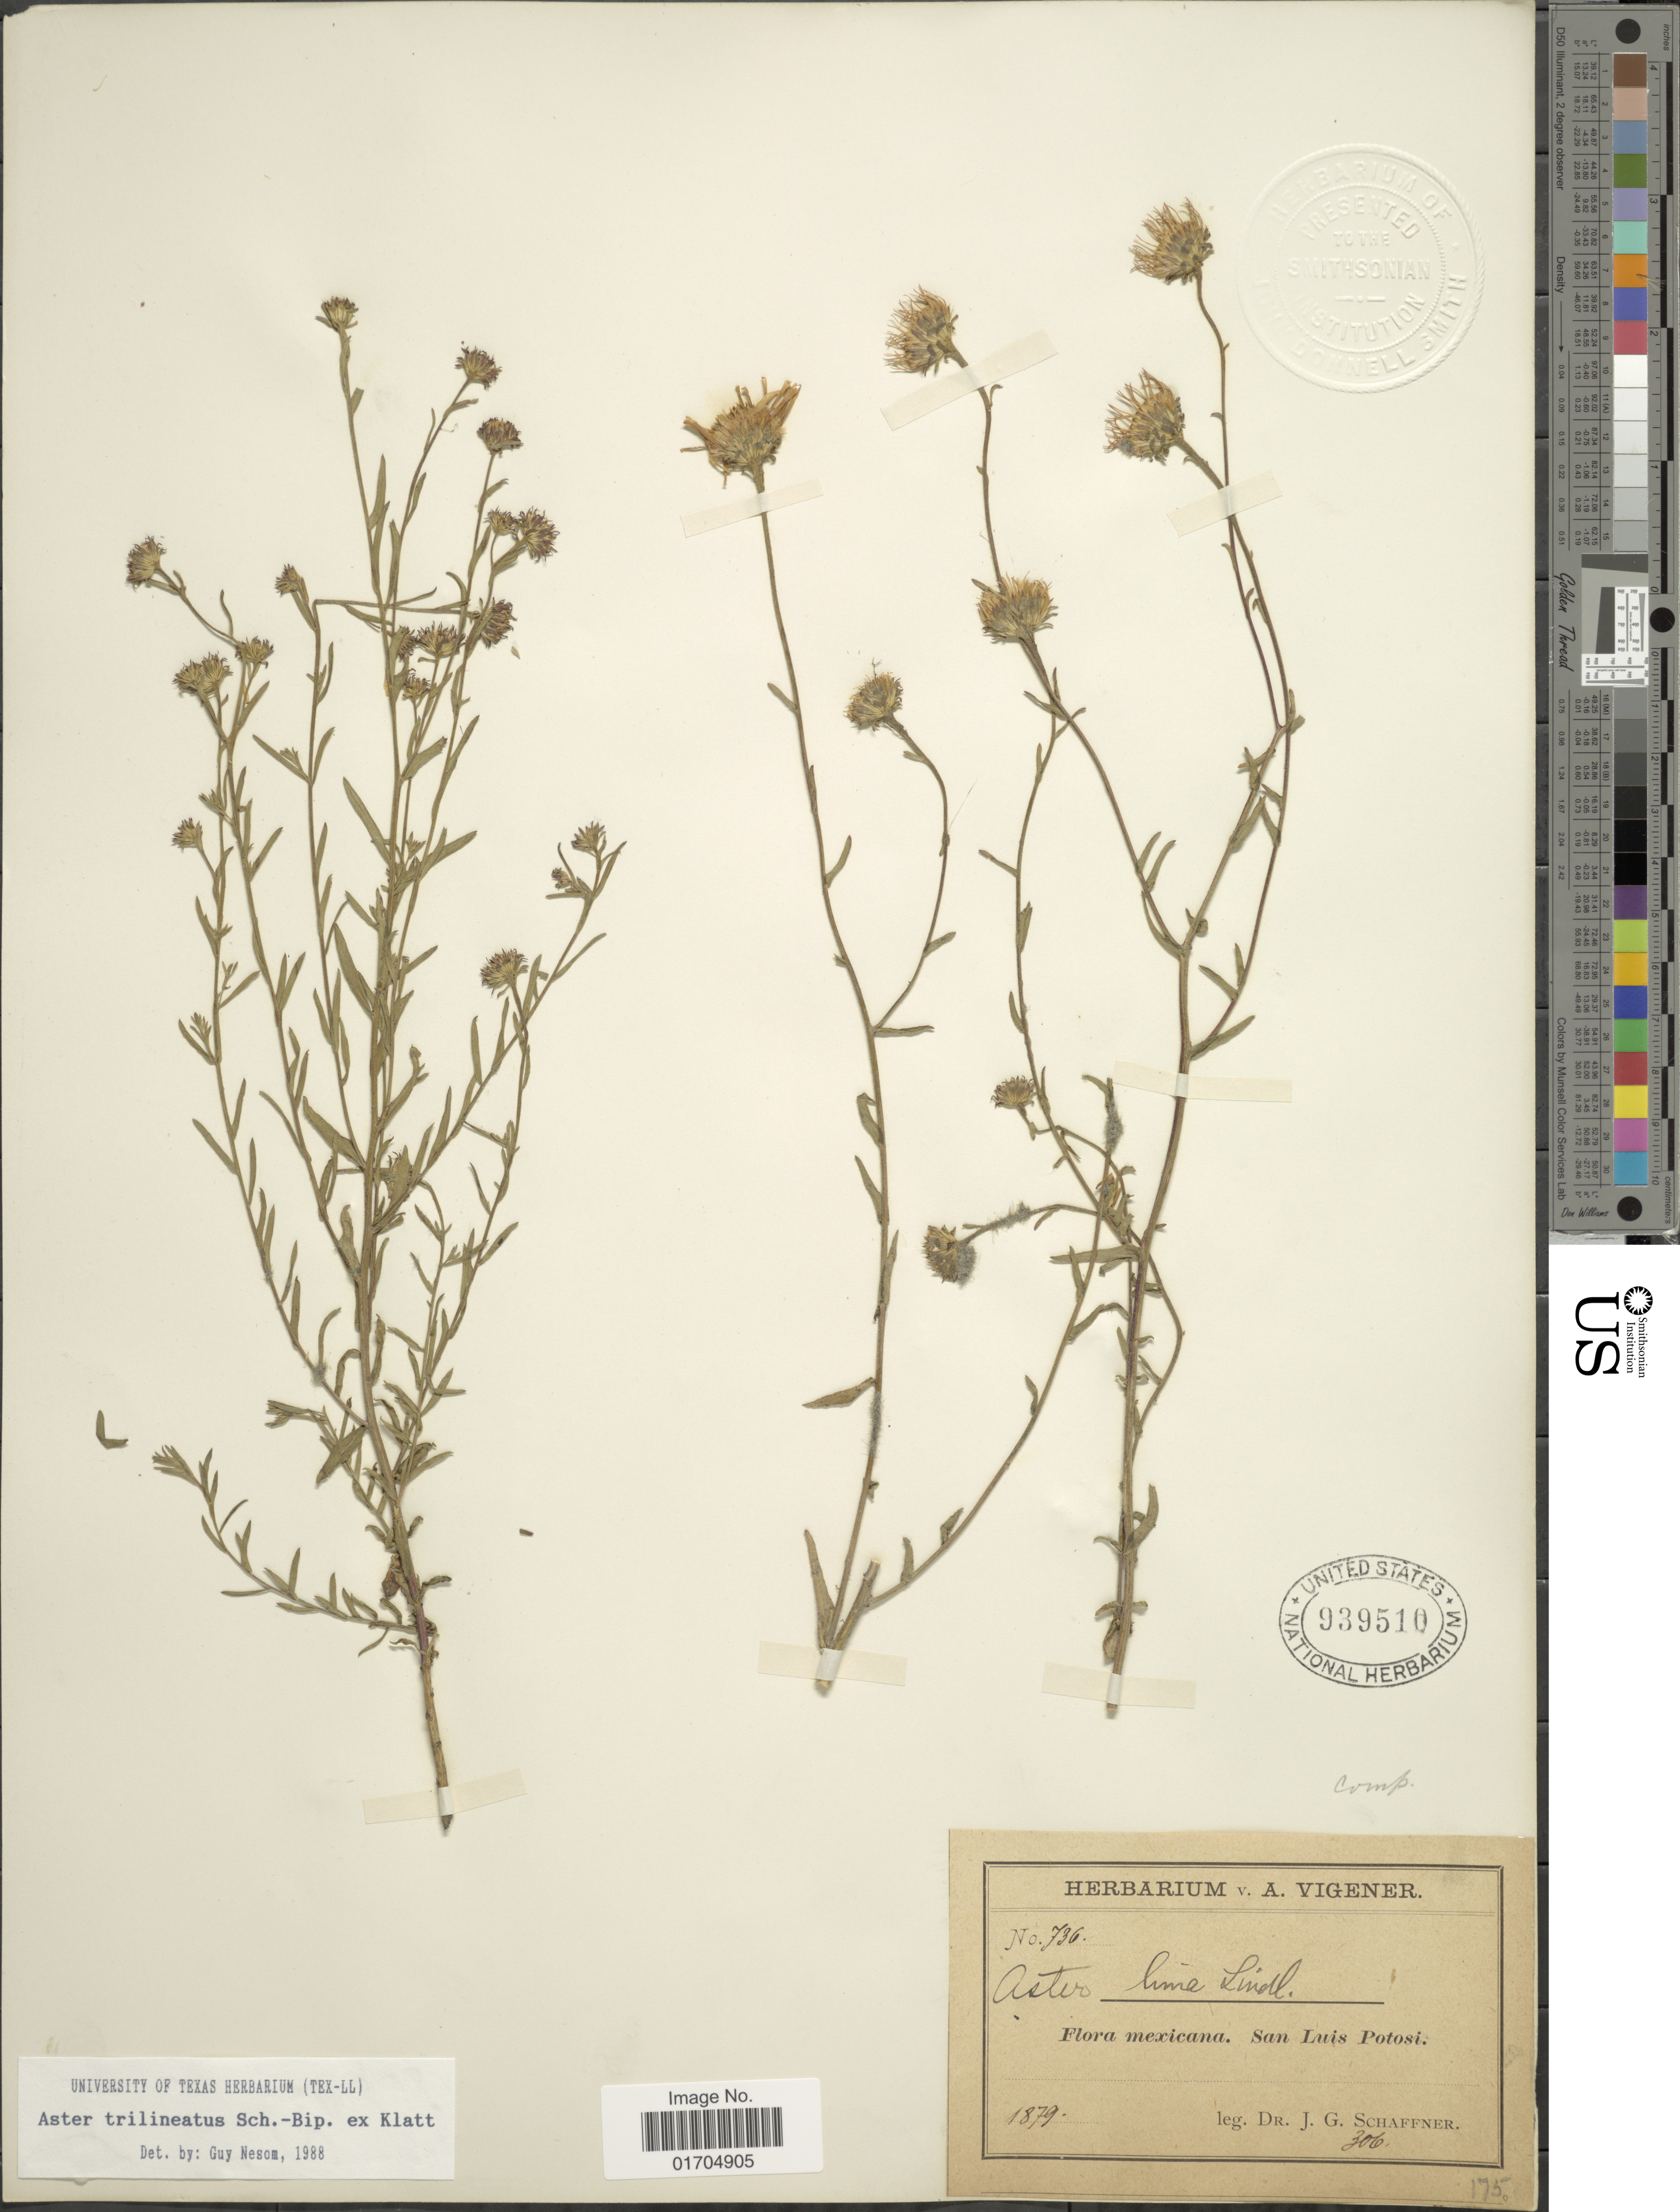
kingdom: Plantae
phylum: Tracheophyta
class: Magnoliopsida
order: Asterales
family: Asteraceae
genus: Symphyotrichum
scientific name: Symphyotrichum trilineatum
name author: (Sch. Bip. ex Klatt) G.L. Nesom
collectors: J. G. Schaffner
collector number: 736/306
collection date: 1879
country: Mexico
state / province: San Luis Potosí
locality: Mexicana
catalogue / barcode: US 939510